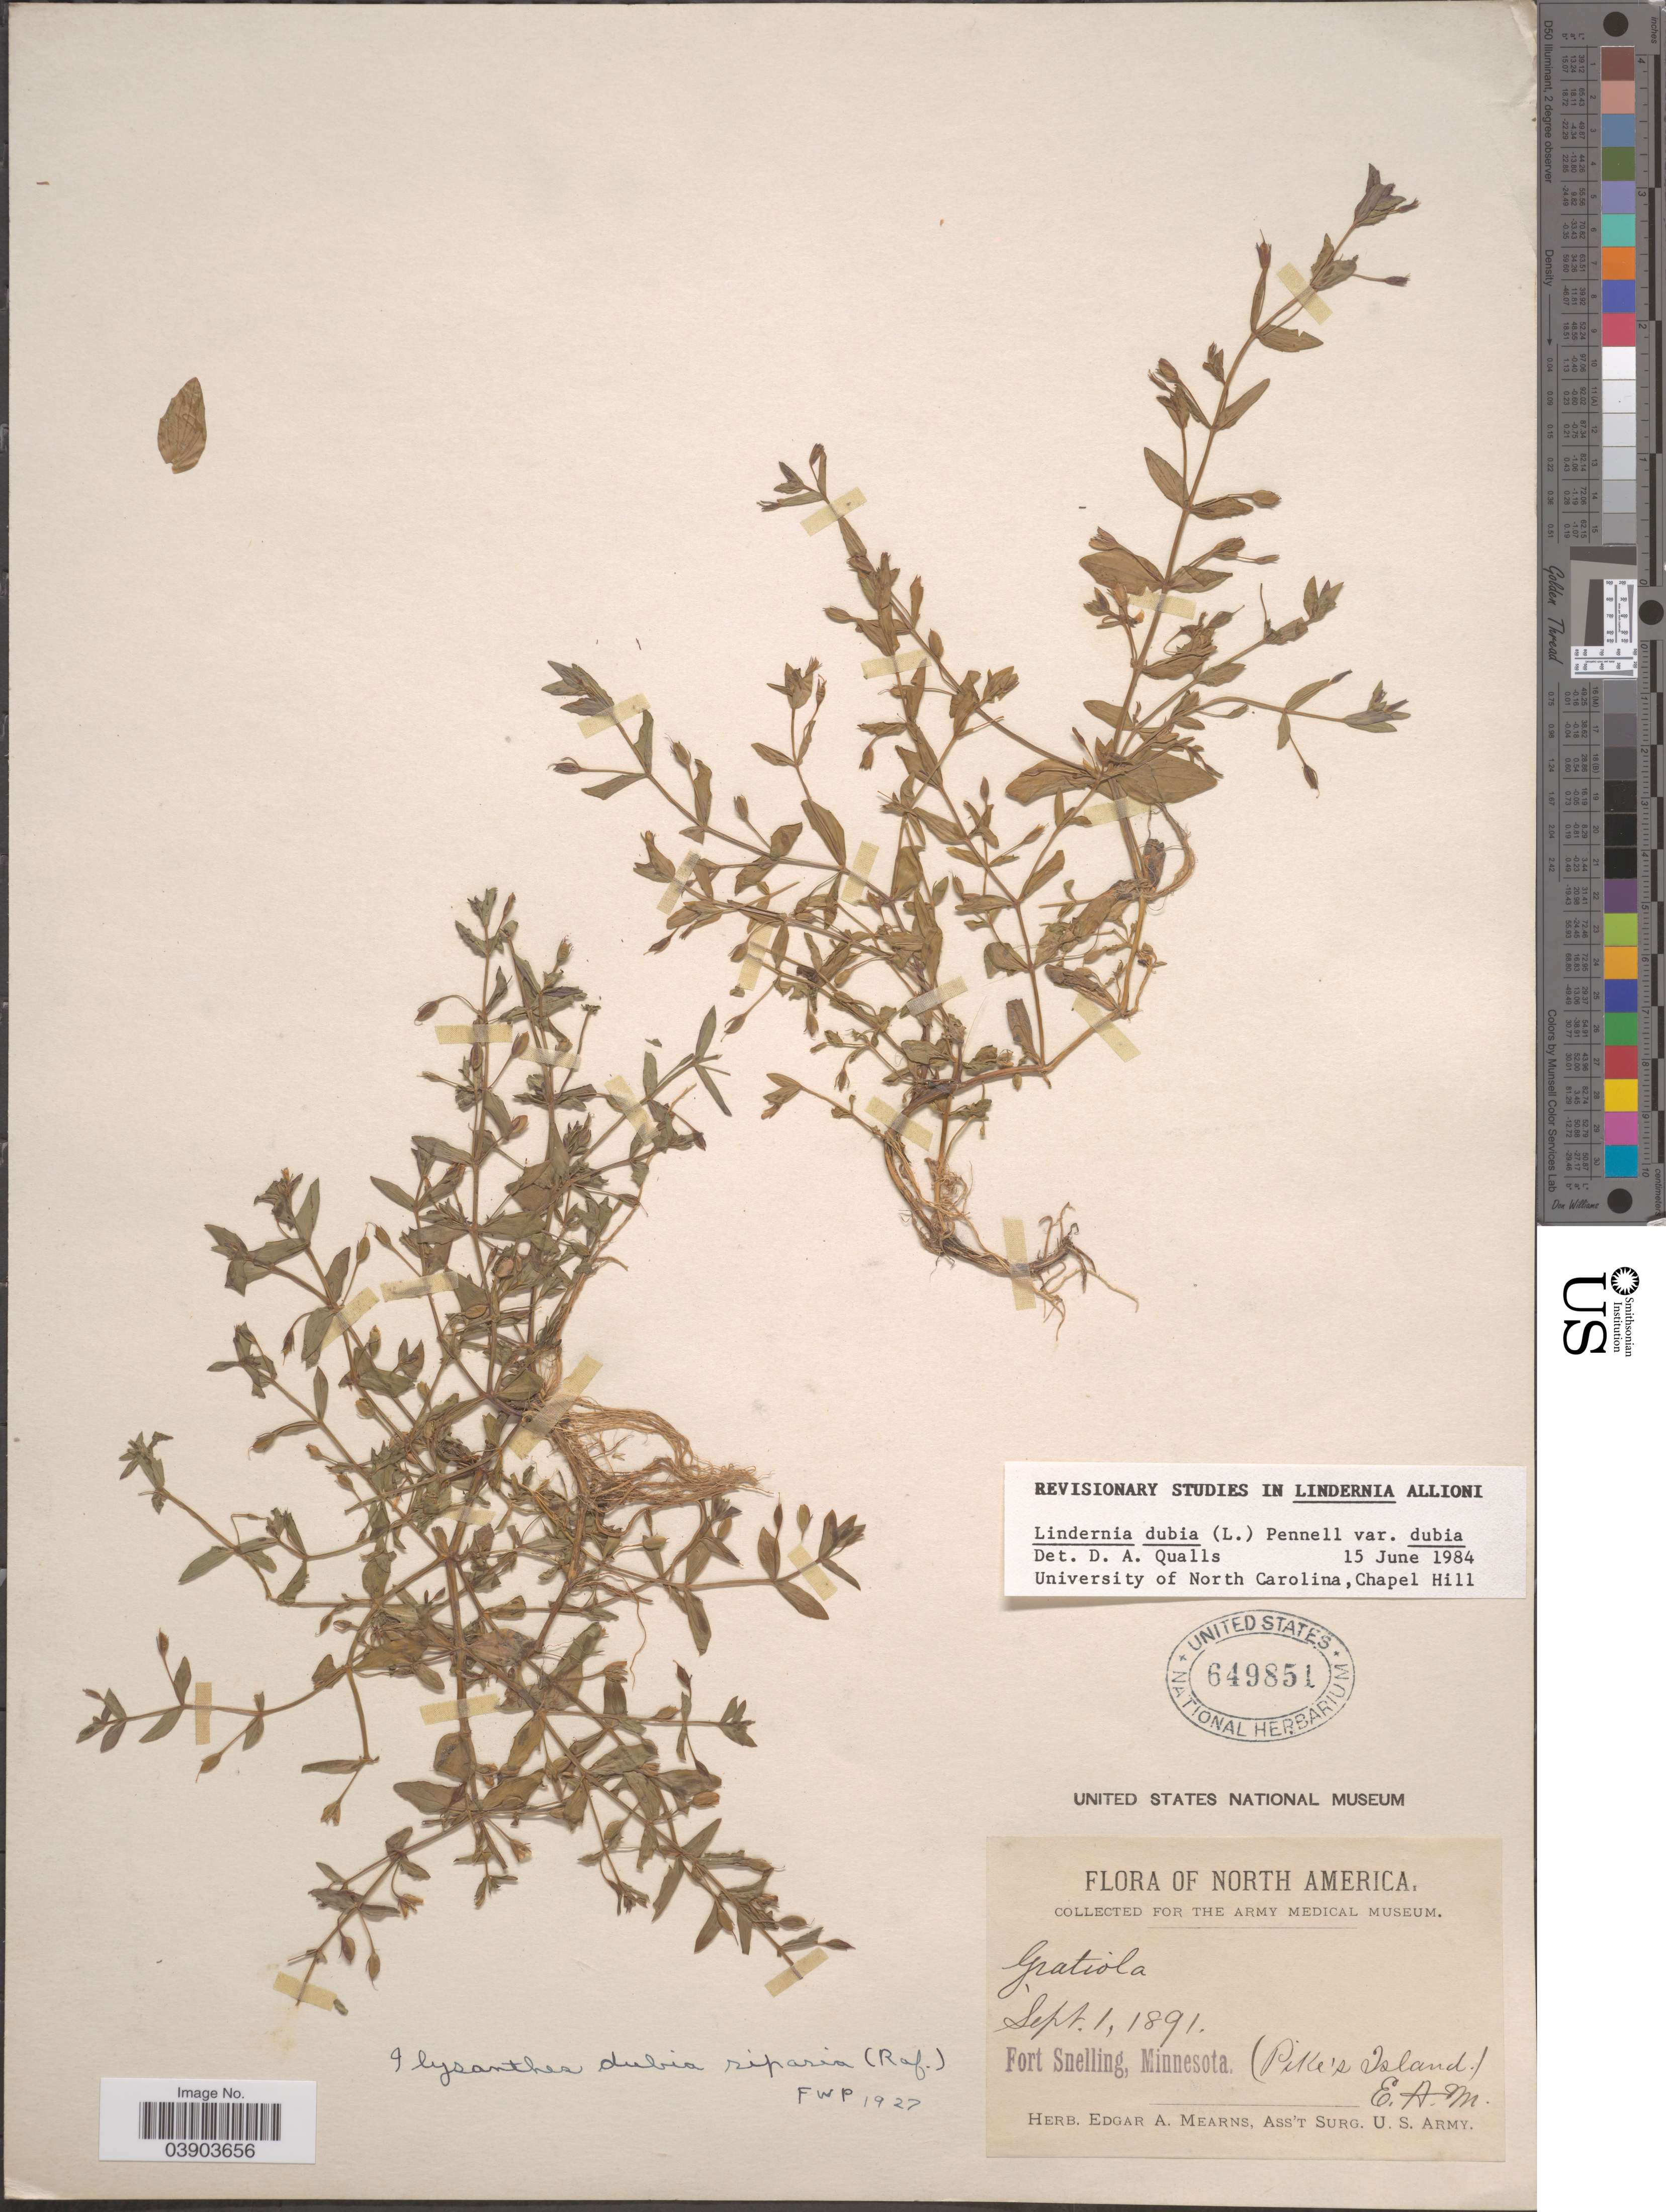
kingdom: Plantae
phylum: Tracheophyta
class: Magnoliopsida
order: Lamiales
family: Linderniaceae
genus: Lindernia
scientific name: Lindernia dubia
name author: (L.) Pennell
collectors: E. A. Mearns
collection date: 1891-09-01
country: United States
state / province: Minnesota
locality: Fort Snelling (Pike's Island).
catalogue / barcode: US 649851